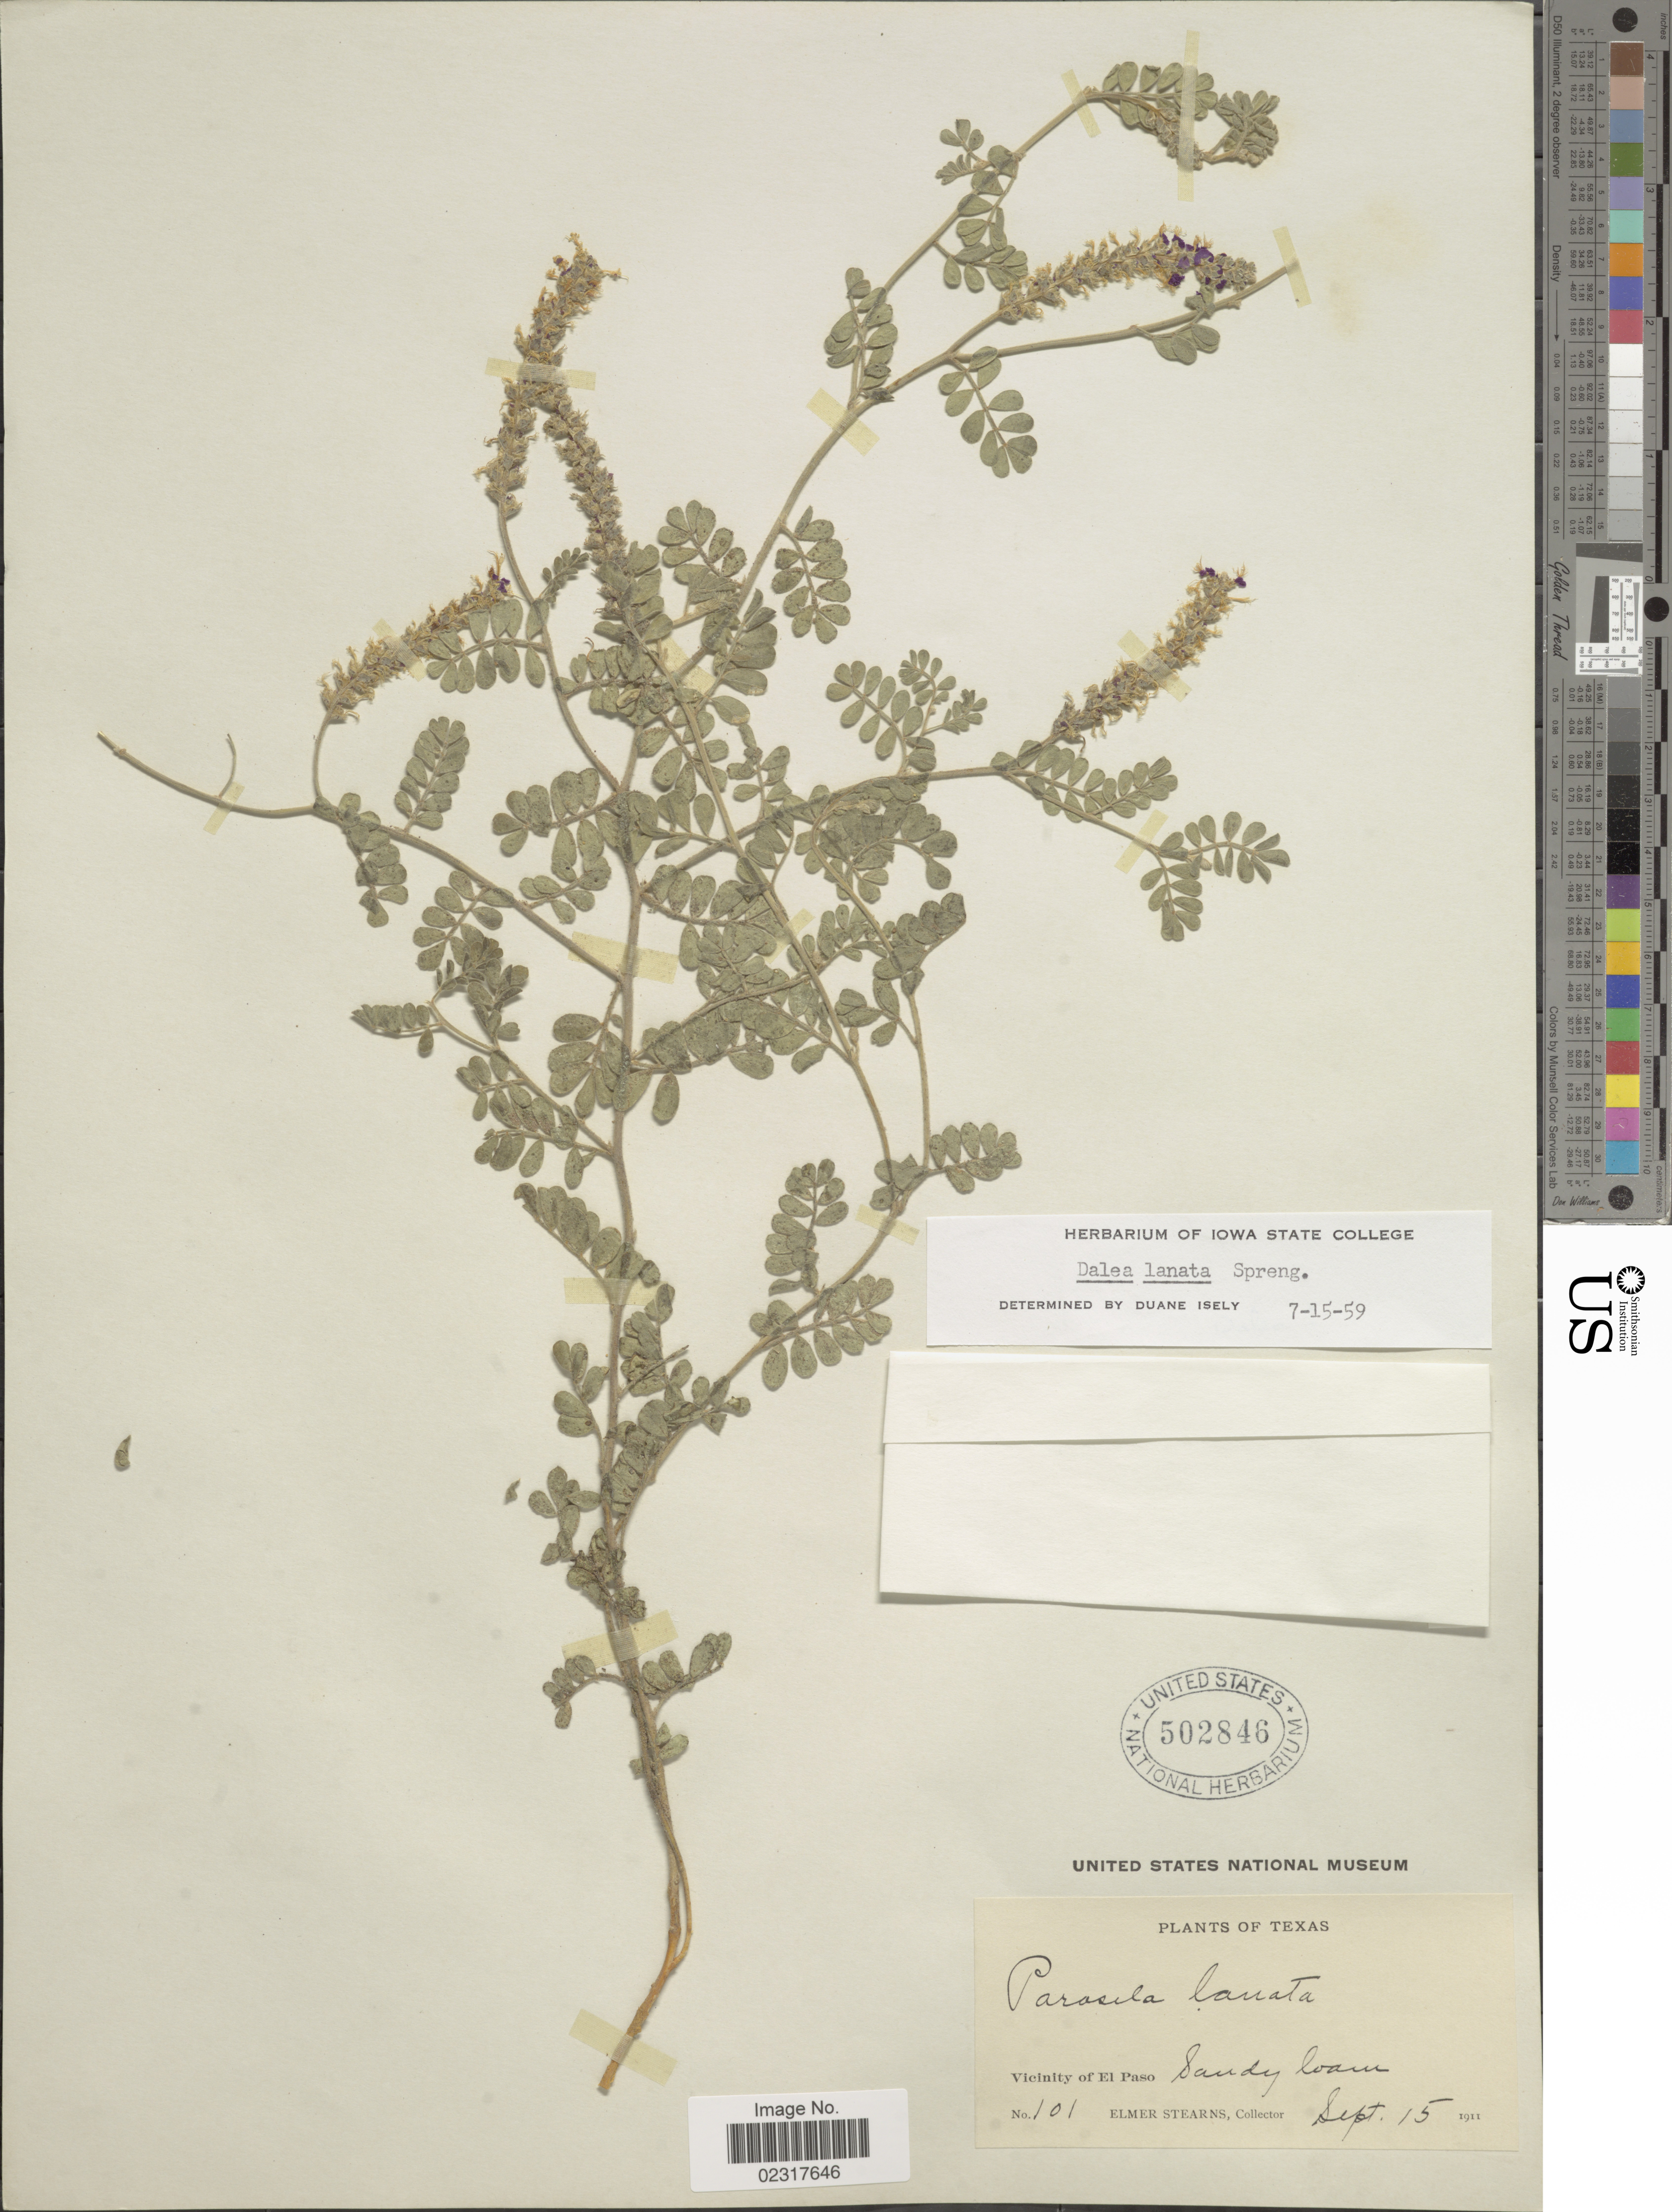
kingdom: Plantae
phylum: Tracheophyta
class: Magnoliopsida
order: Fabales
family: Fabaceae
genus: Dalea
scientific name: Dalea lanata var. lanata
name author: Spreng.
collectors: E. Stearns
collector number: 101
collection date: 1911-09-15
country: United States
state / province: Texas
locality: Vicinity of El Paso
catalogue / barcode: US 502846